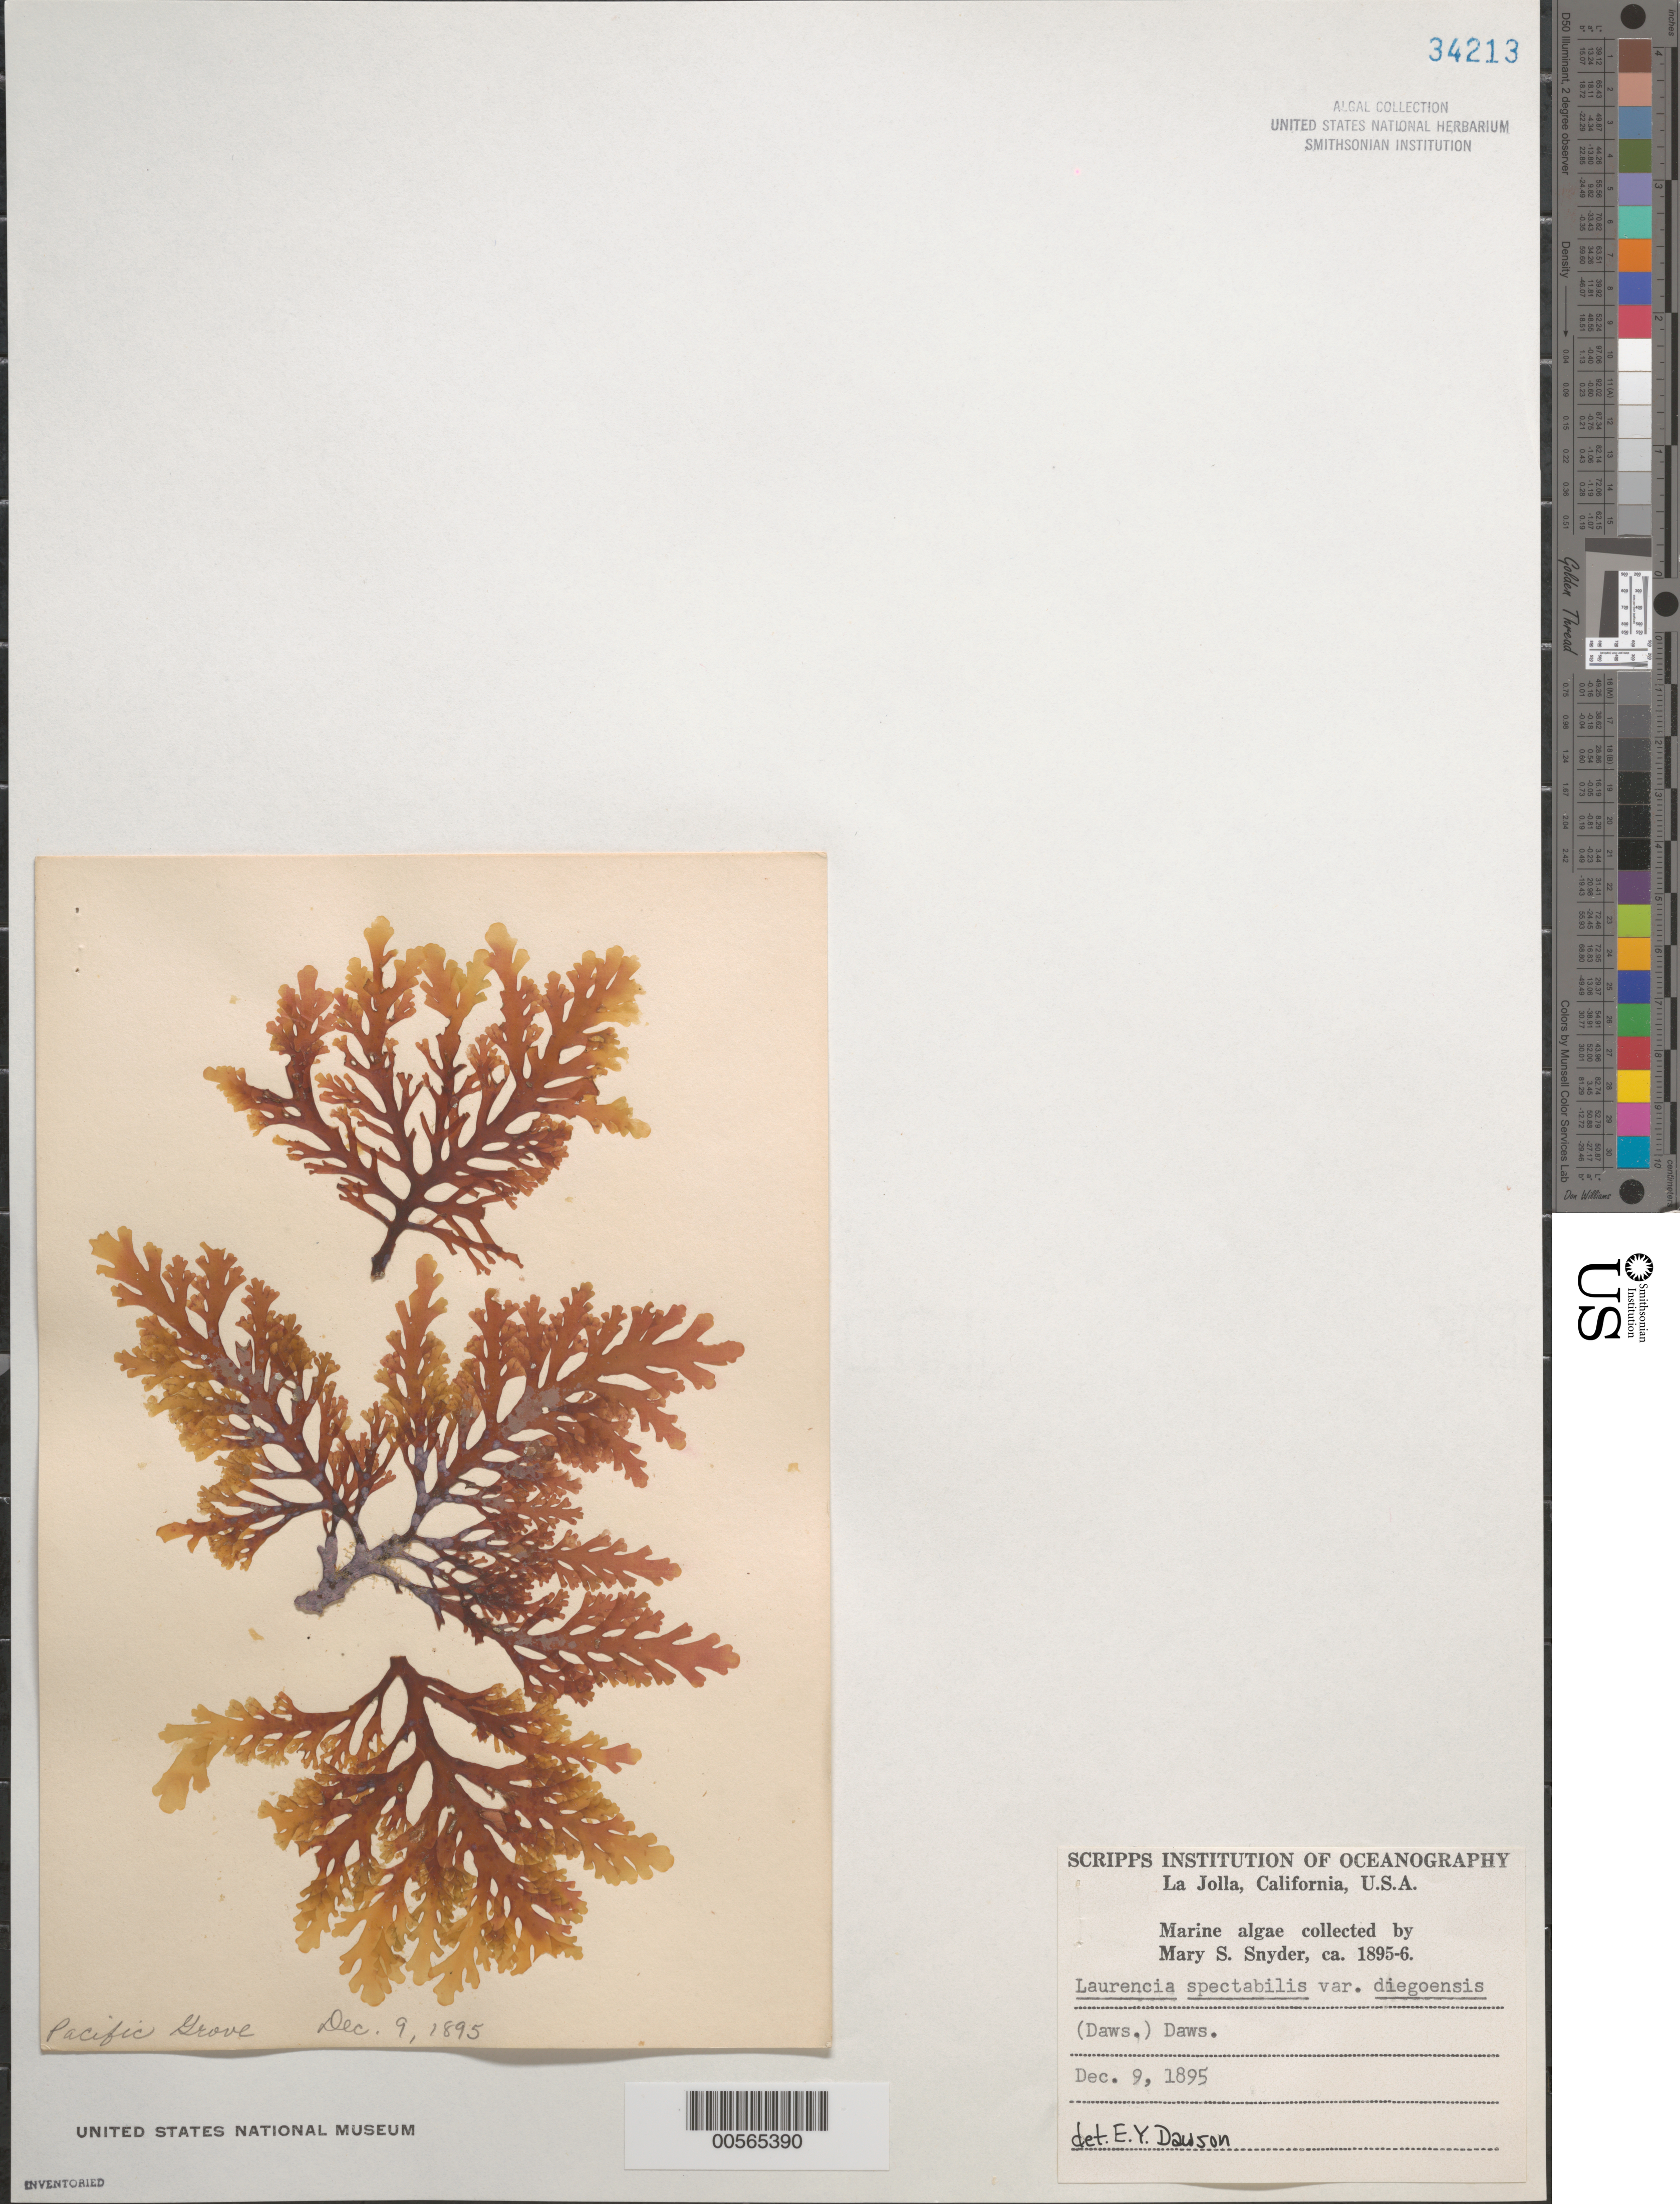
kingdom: Plantae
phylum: Rhodophyta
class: Florideophyceae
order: Ceramiales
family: Rhodomelaceae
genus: Osmundea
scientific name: Osmundea spectabilis var. diegoensis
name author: (E.Y. Dawson) K.W. Nam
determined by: Algae name updating Project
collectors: M. Snyder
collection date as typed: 09 Dec 1895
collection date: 1895-12-09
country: United States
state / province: California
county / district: Monterey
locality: Pacific Grove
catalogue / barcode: US 34213